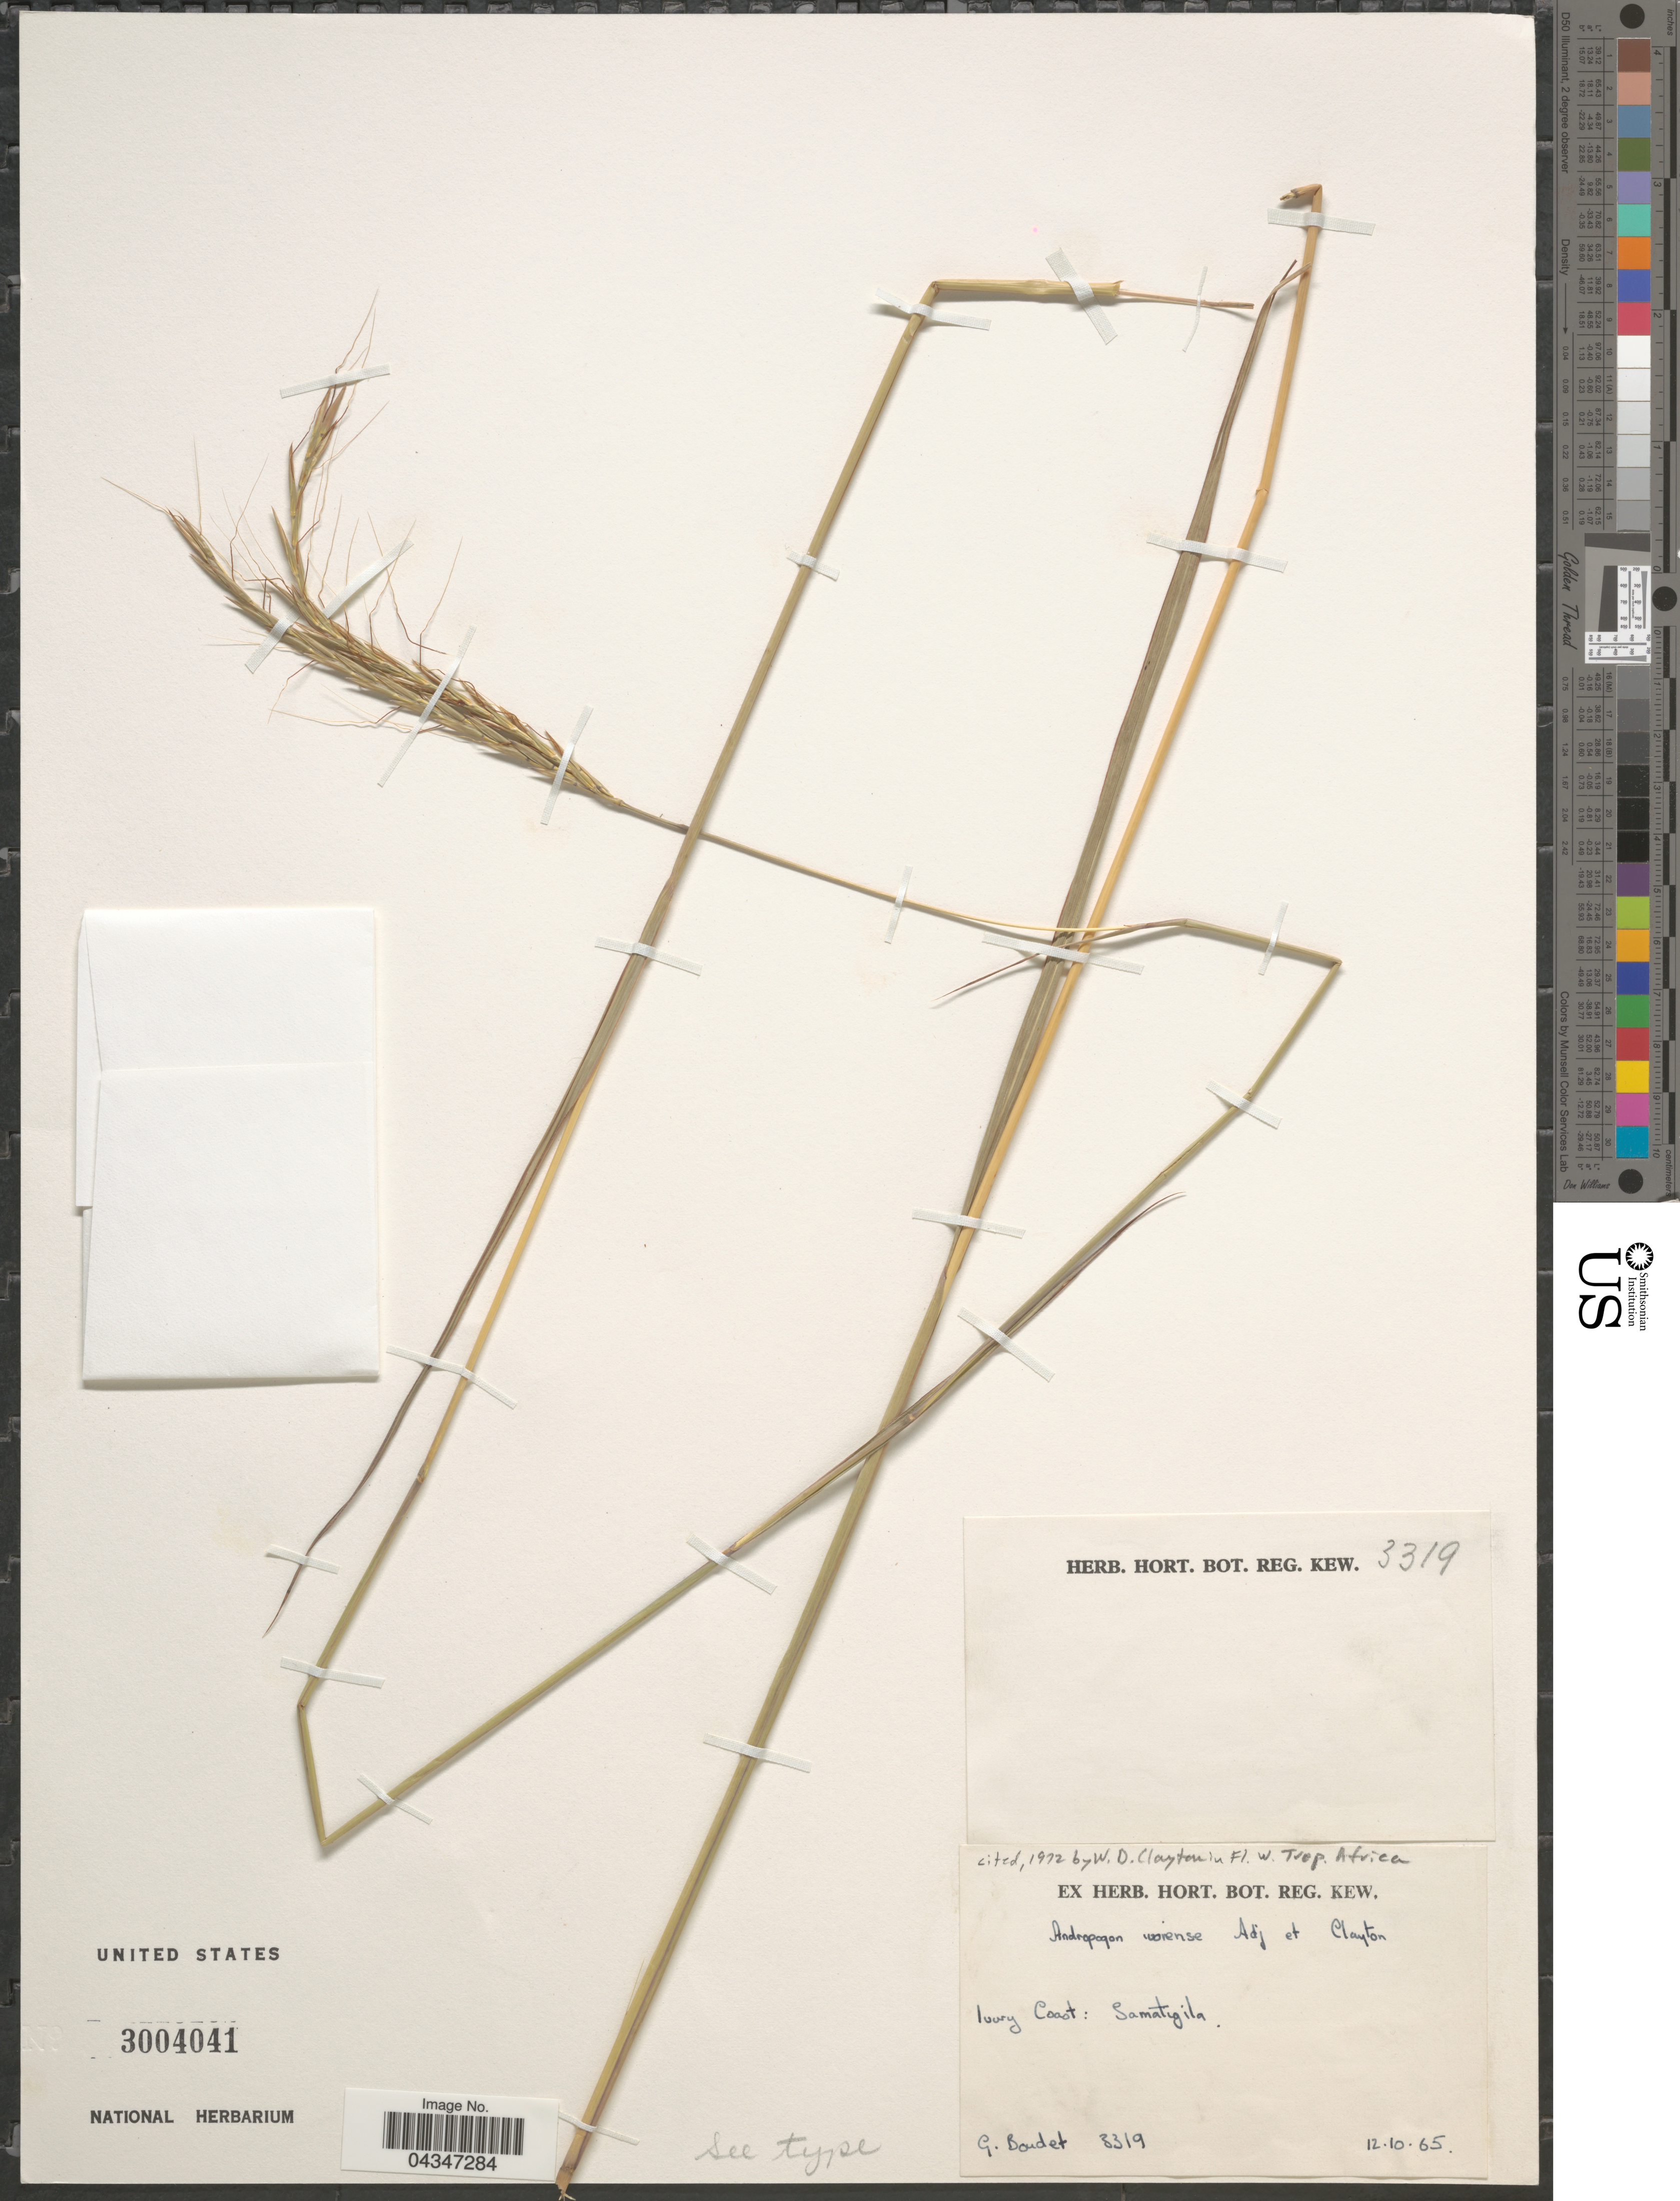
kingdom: Plantae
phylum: Tracheophyta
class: Liliopsida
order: Poales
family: Poaceae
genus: Andropogon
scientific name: Andropogon ivorensis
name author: Adjan. & Clayton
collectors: G. Boudet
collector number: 8319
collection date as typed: Transcribed d/m/y: 12/10/65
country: Ivory Coast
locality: Samatigila.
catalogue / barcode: US 3004041